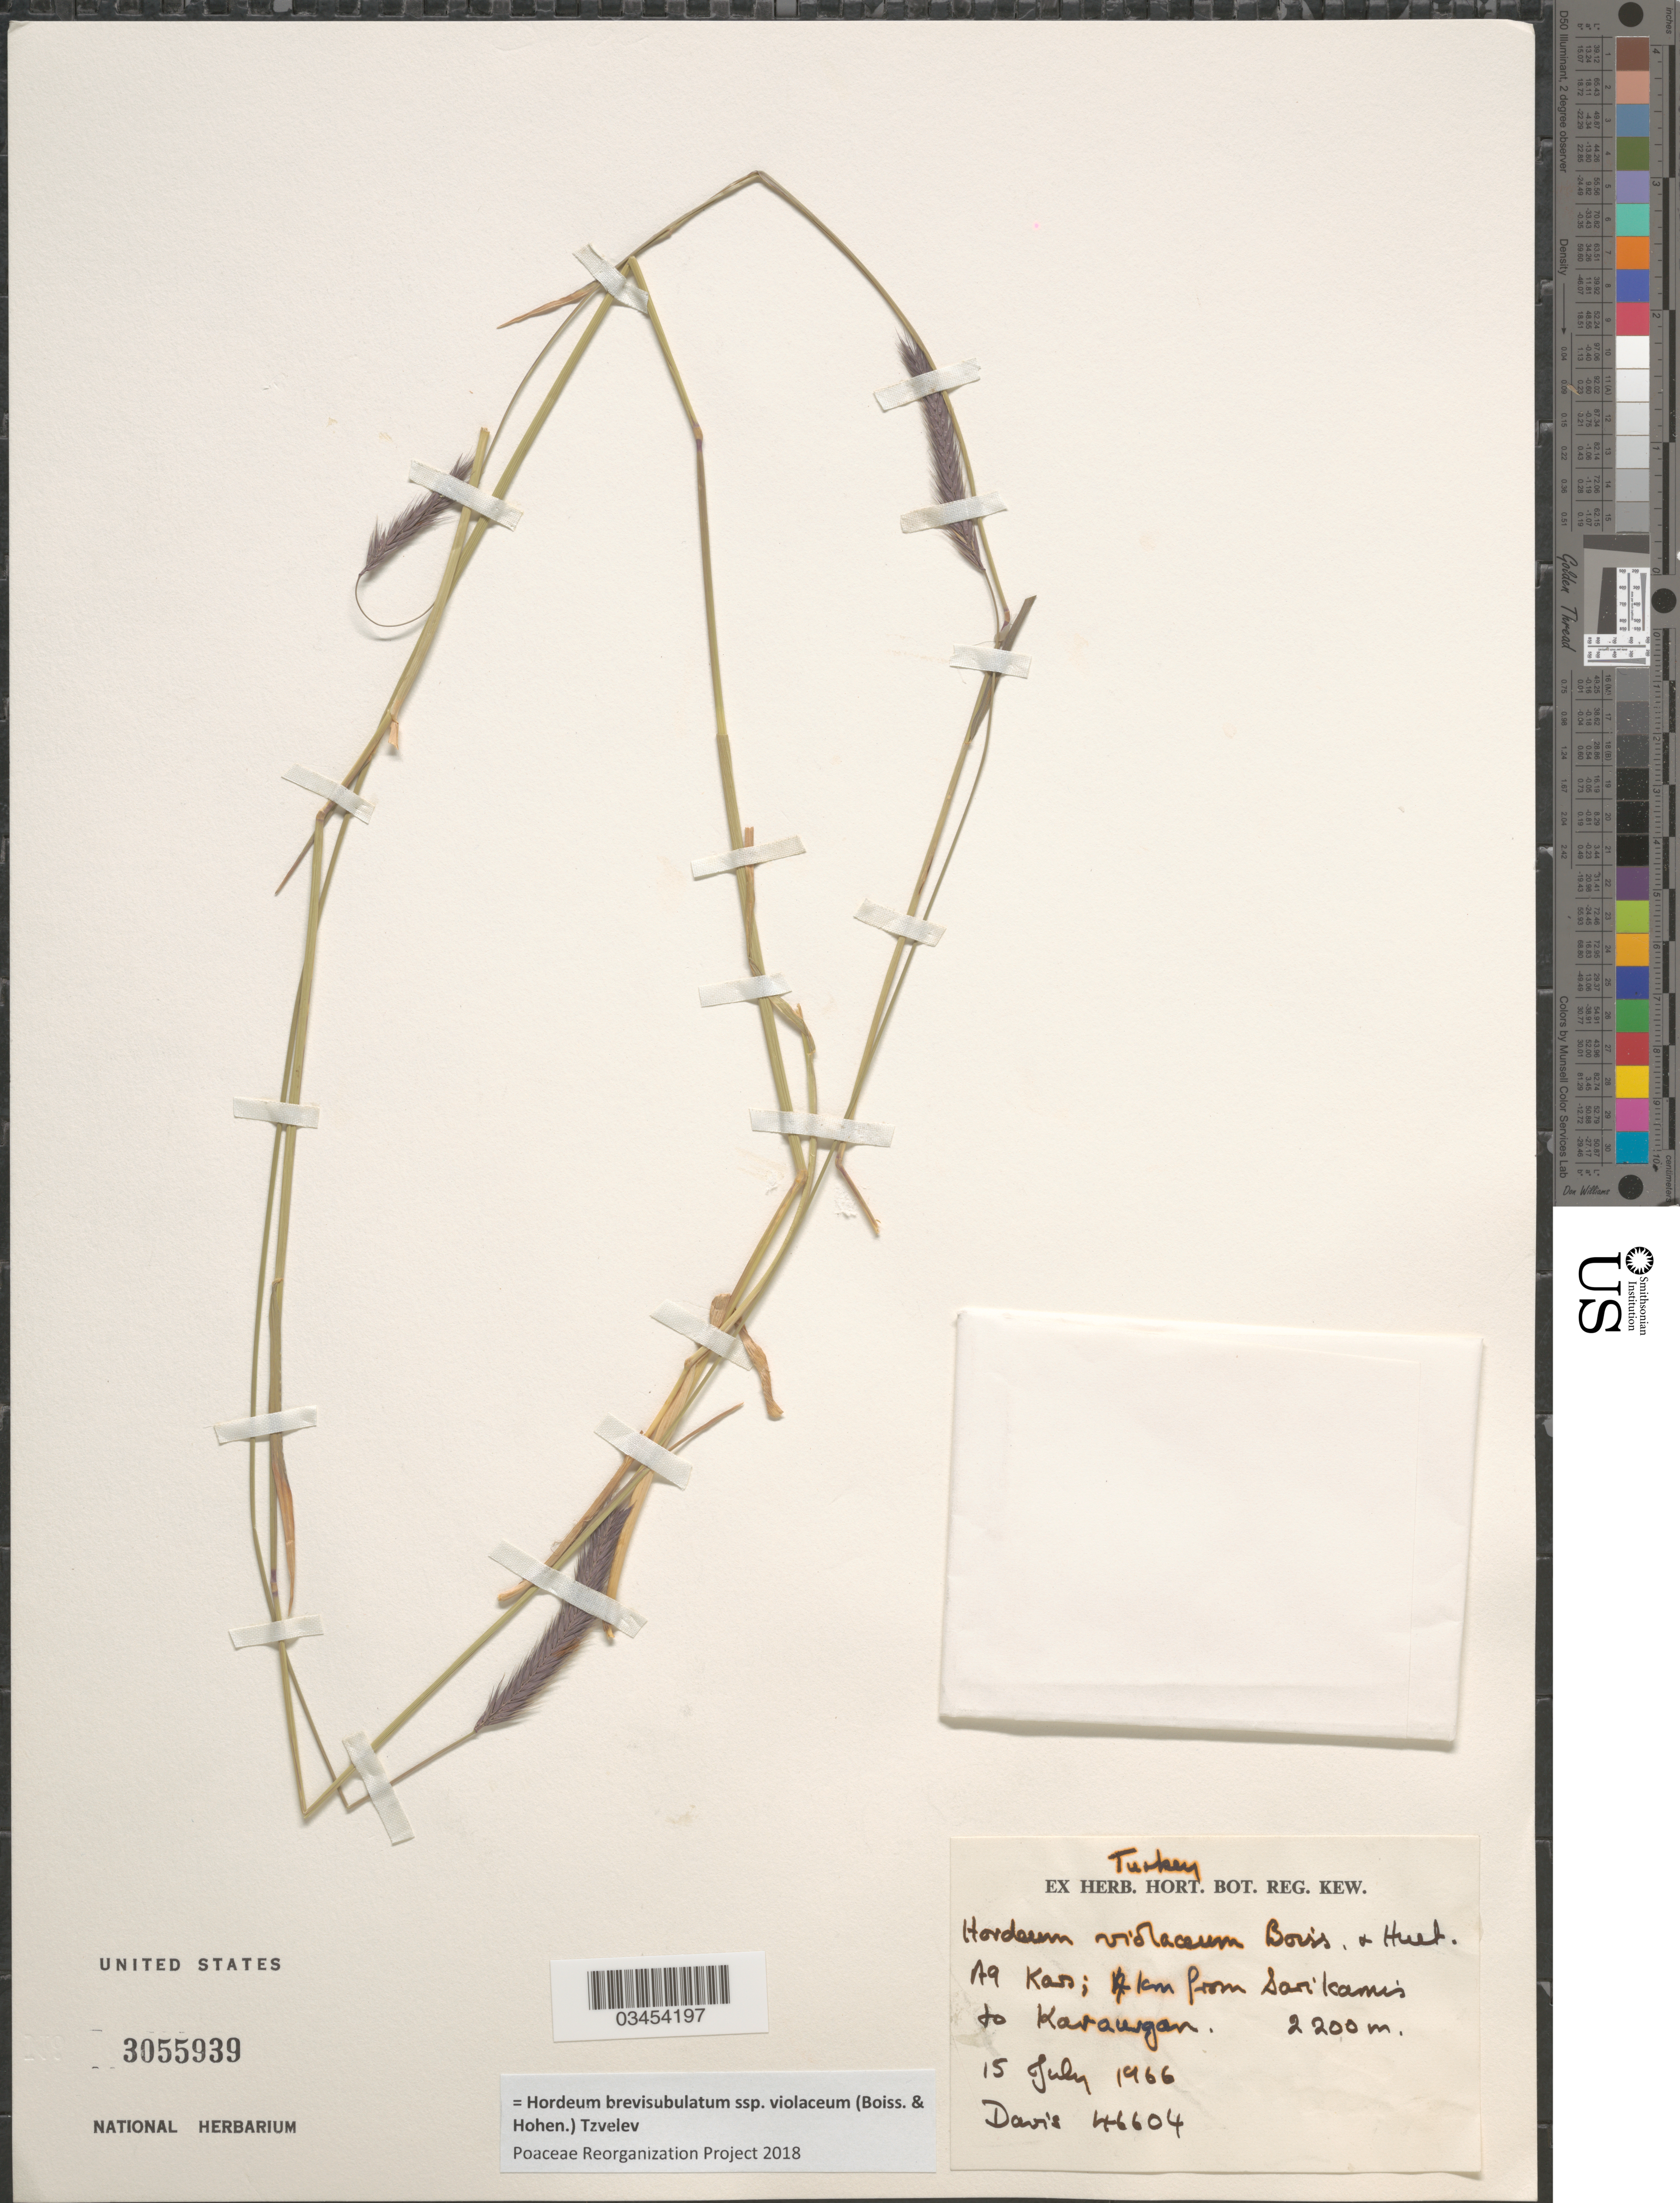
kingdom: Plantae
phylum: Tracheophyta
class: Liliopsida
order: Poales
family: Poaceae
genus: Hordeum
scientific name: Hordeum brevisubulatum subsp. violaceum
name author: (Boiss. & Hohen.) Tzvelev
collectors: -. Davis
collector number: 46604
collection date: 1966-07-15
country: Turkey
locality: A9 Kar: 7 km from Sarikamis to Karausgan.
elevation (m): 2200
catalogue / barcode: US 3055939